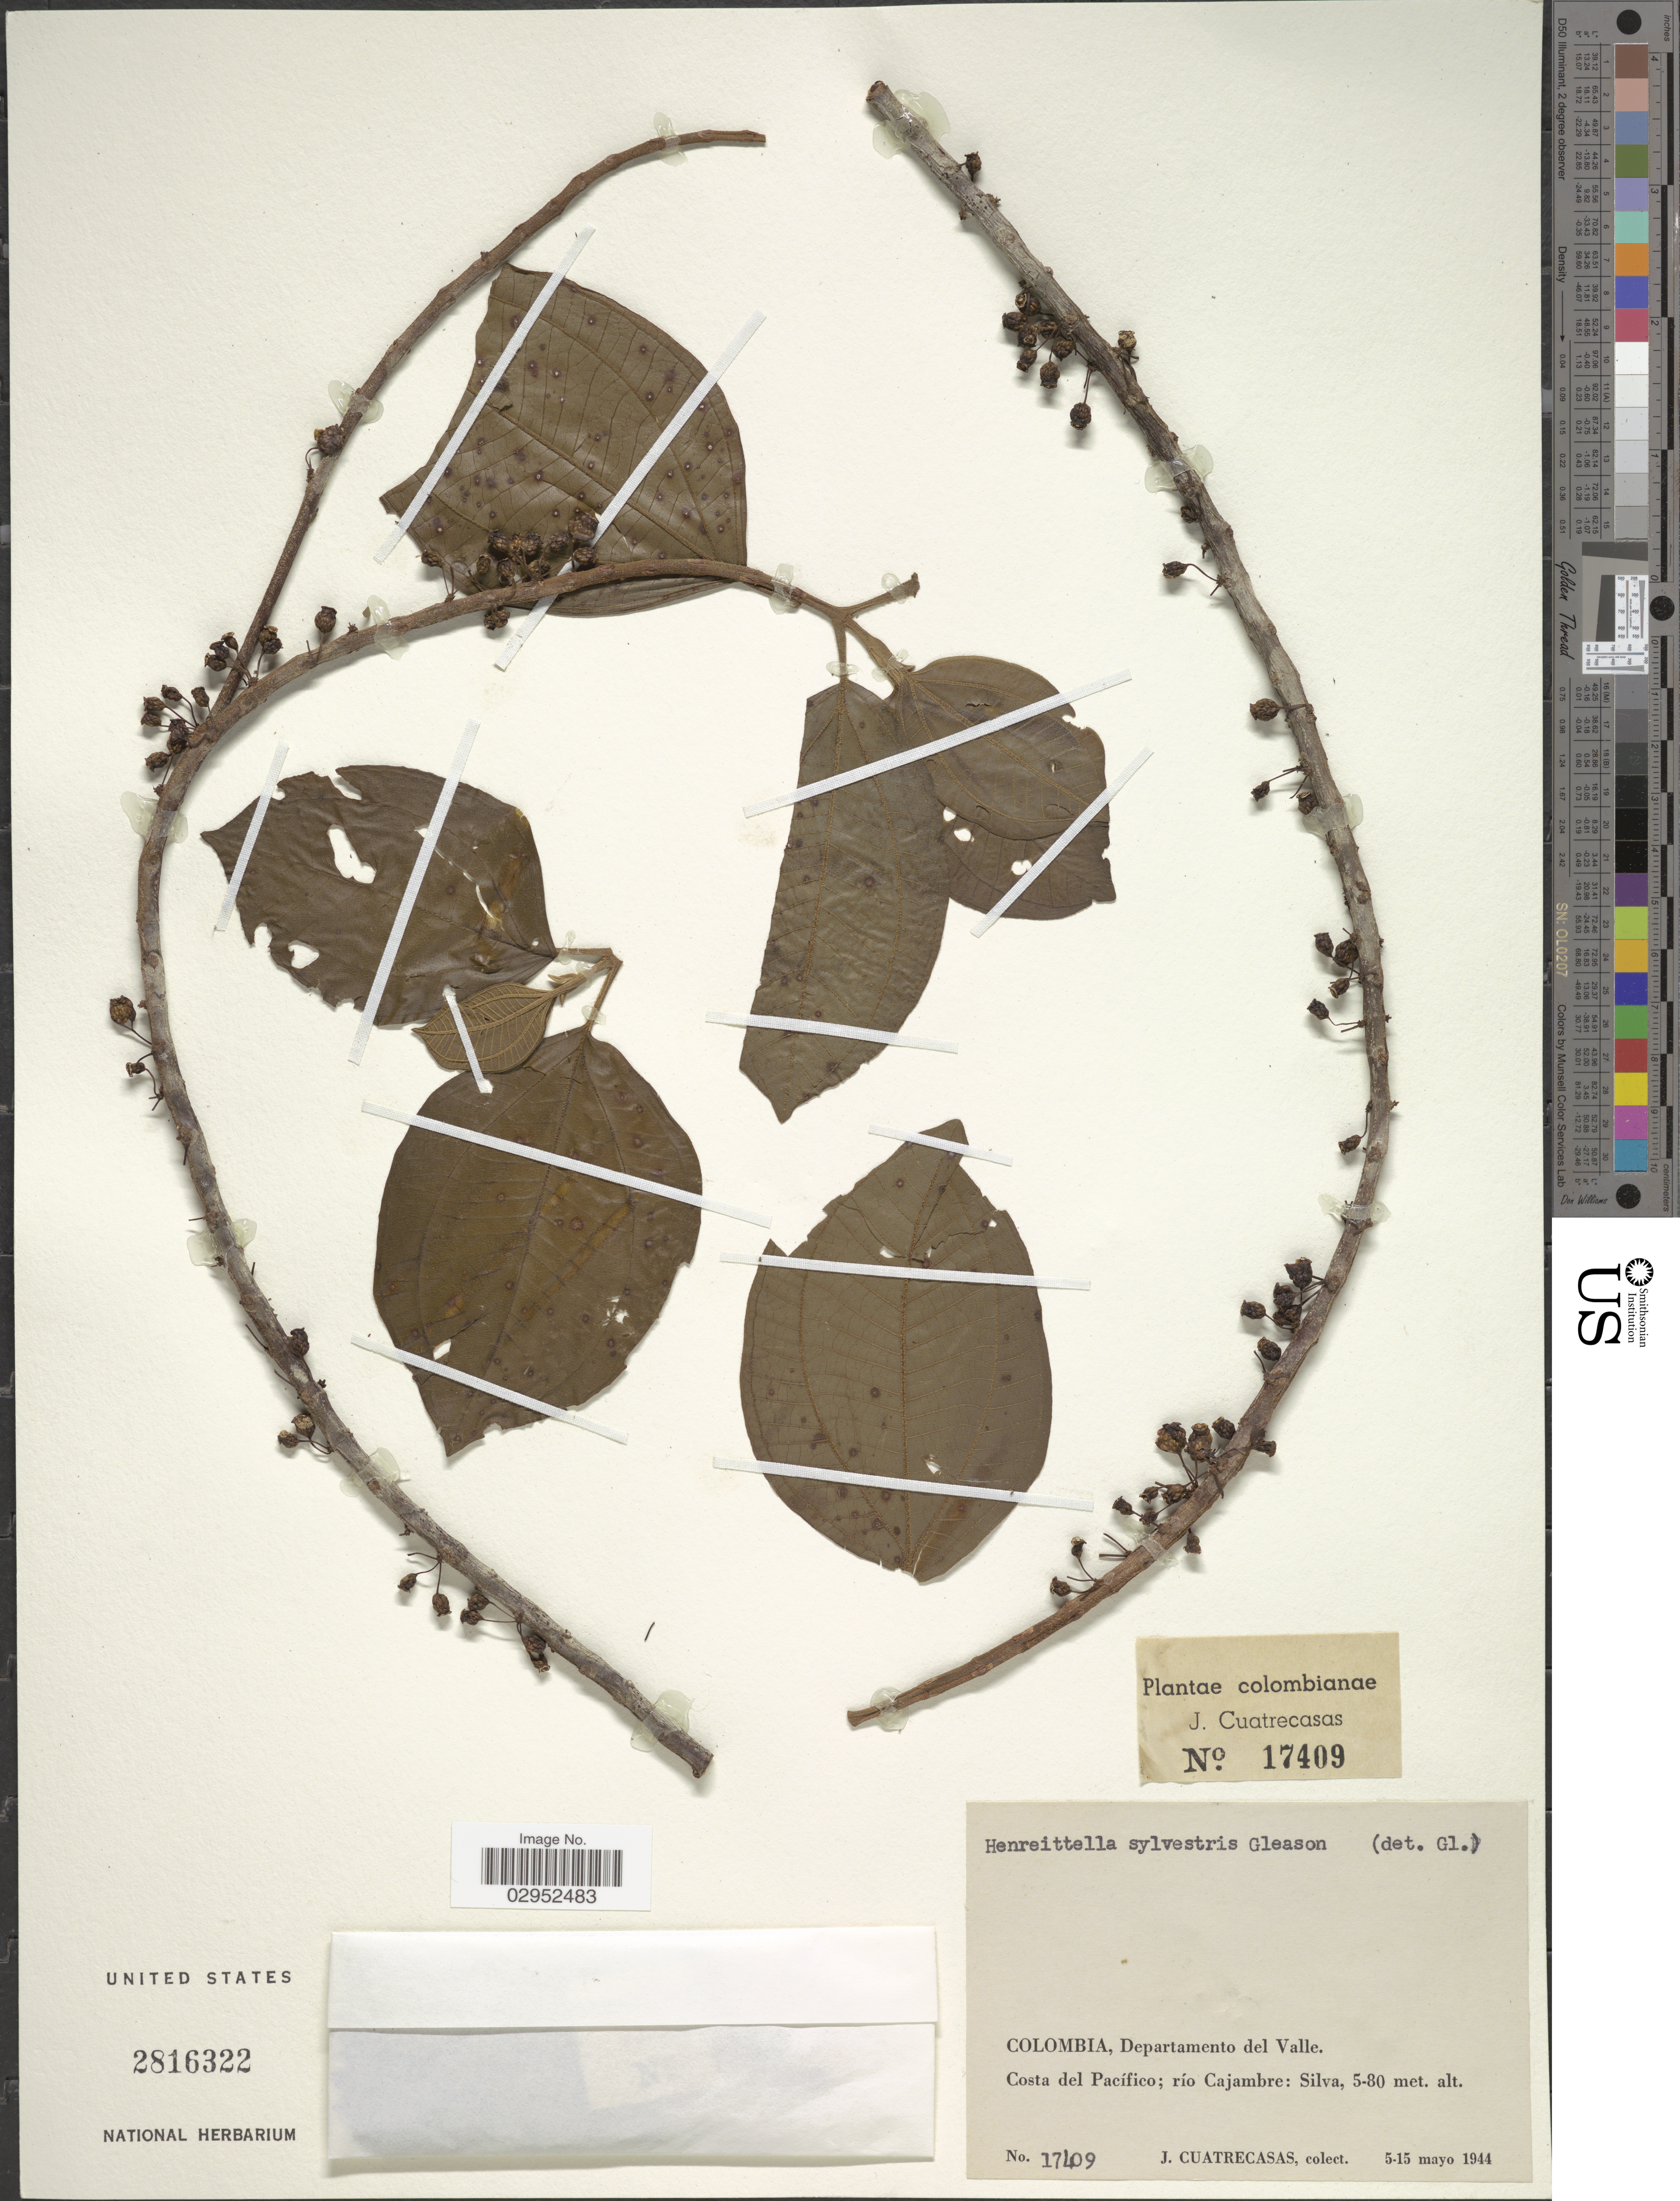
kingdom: Plantae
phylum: Tracheophyta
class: Magnoliopsida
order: Myrtales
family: Melastomataceae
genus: Henriettea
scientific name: Henriettea fascicularis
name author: (Sw.) M. Gómez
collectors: J. Cuatrecasas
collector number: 17409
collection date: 1944-05-05/1944-05-15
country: Colombia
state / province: Valle del Cauca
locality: Departamento del Valle, Costa del Pacífico; río Cajambre: Silva.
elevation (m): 5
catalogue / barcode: US 2816322